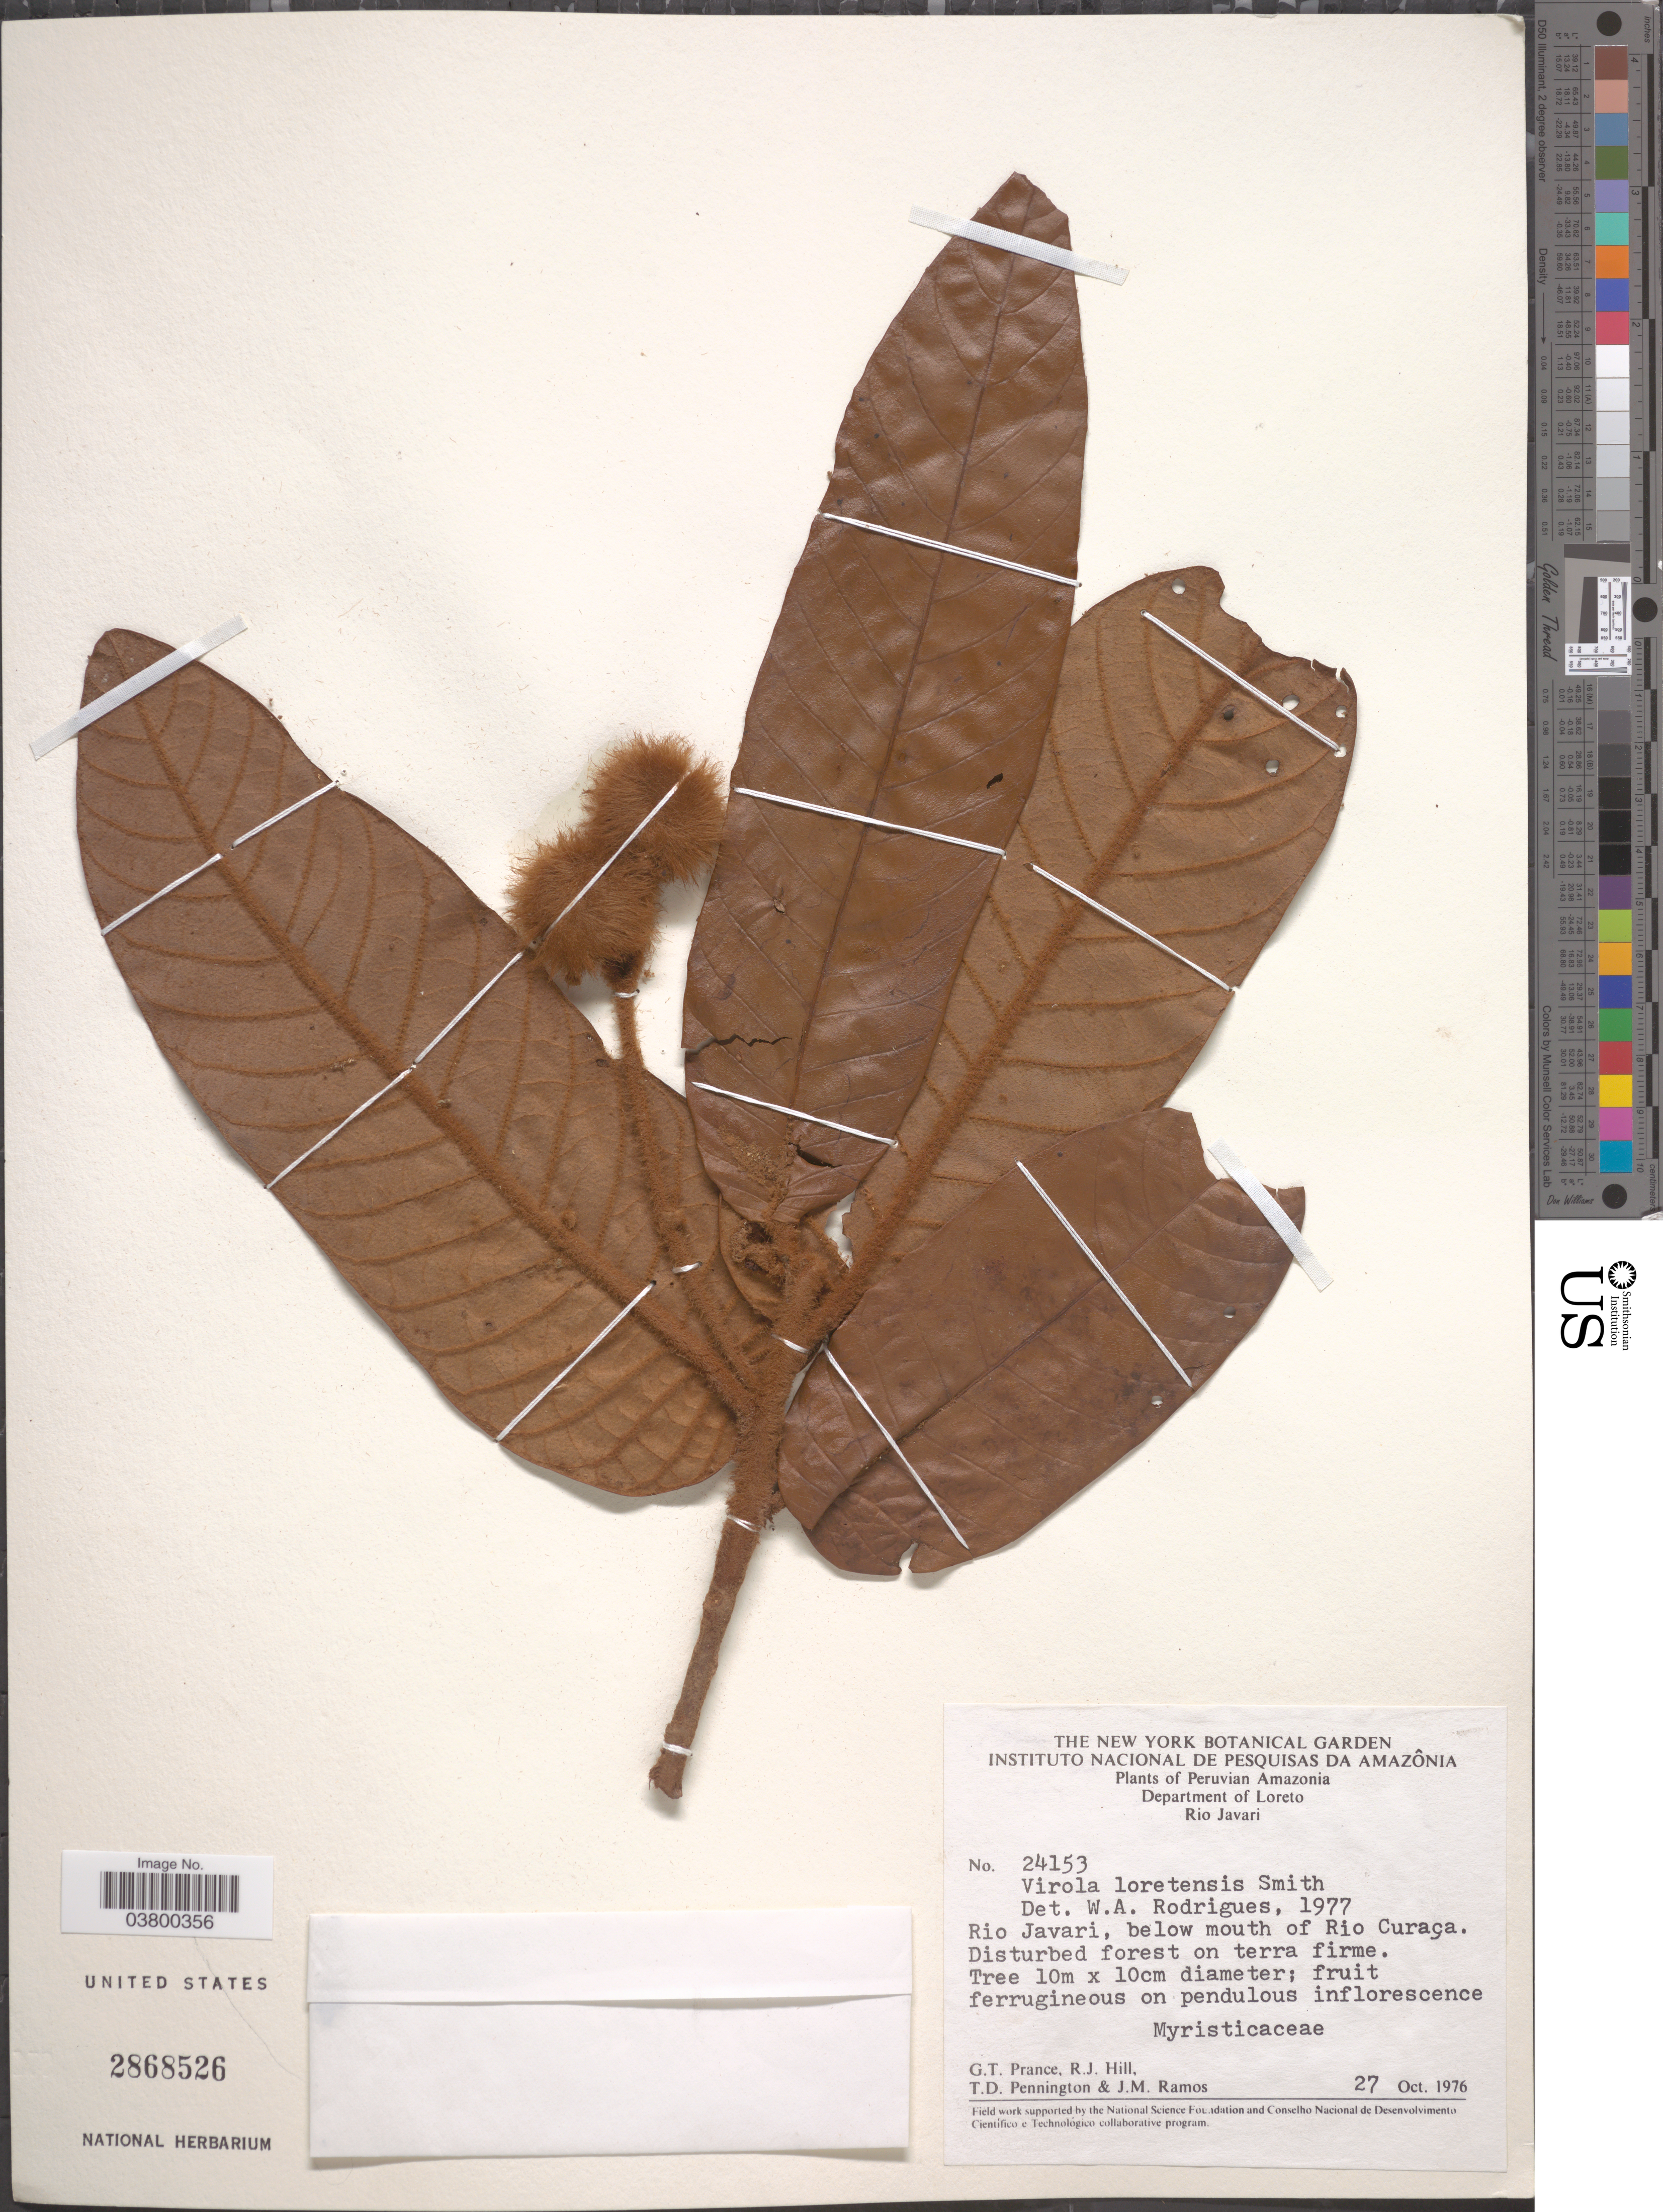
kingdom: Plantae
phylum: Tracheophyta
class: Magnoliopsida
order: Magnoliales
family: Myristicaceae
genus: Virola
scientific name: Virola loretensis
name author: A.C. Sm.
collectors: G. T. Prance, R. J. Hill, T. D. Pennington & J. M. Ramos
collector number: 24153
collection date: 1976-10-27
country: Peru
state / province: Loreto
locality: Peruvian Amazonia. Department of Loreto. Rio Javari. Rio Javari, below mouth of Rio Curaça.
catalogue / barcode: US 2868526